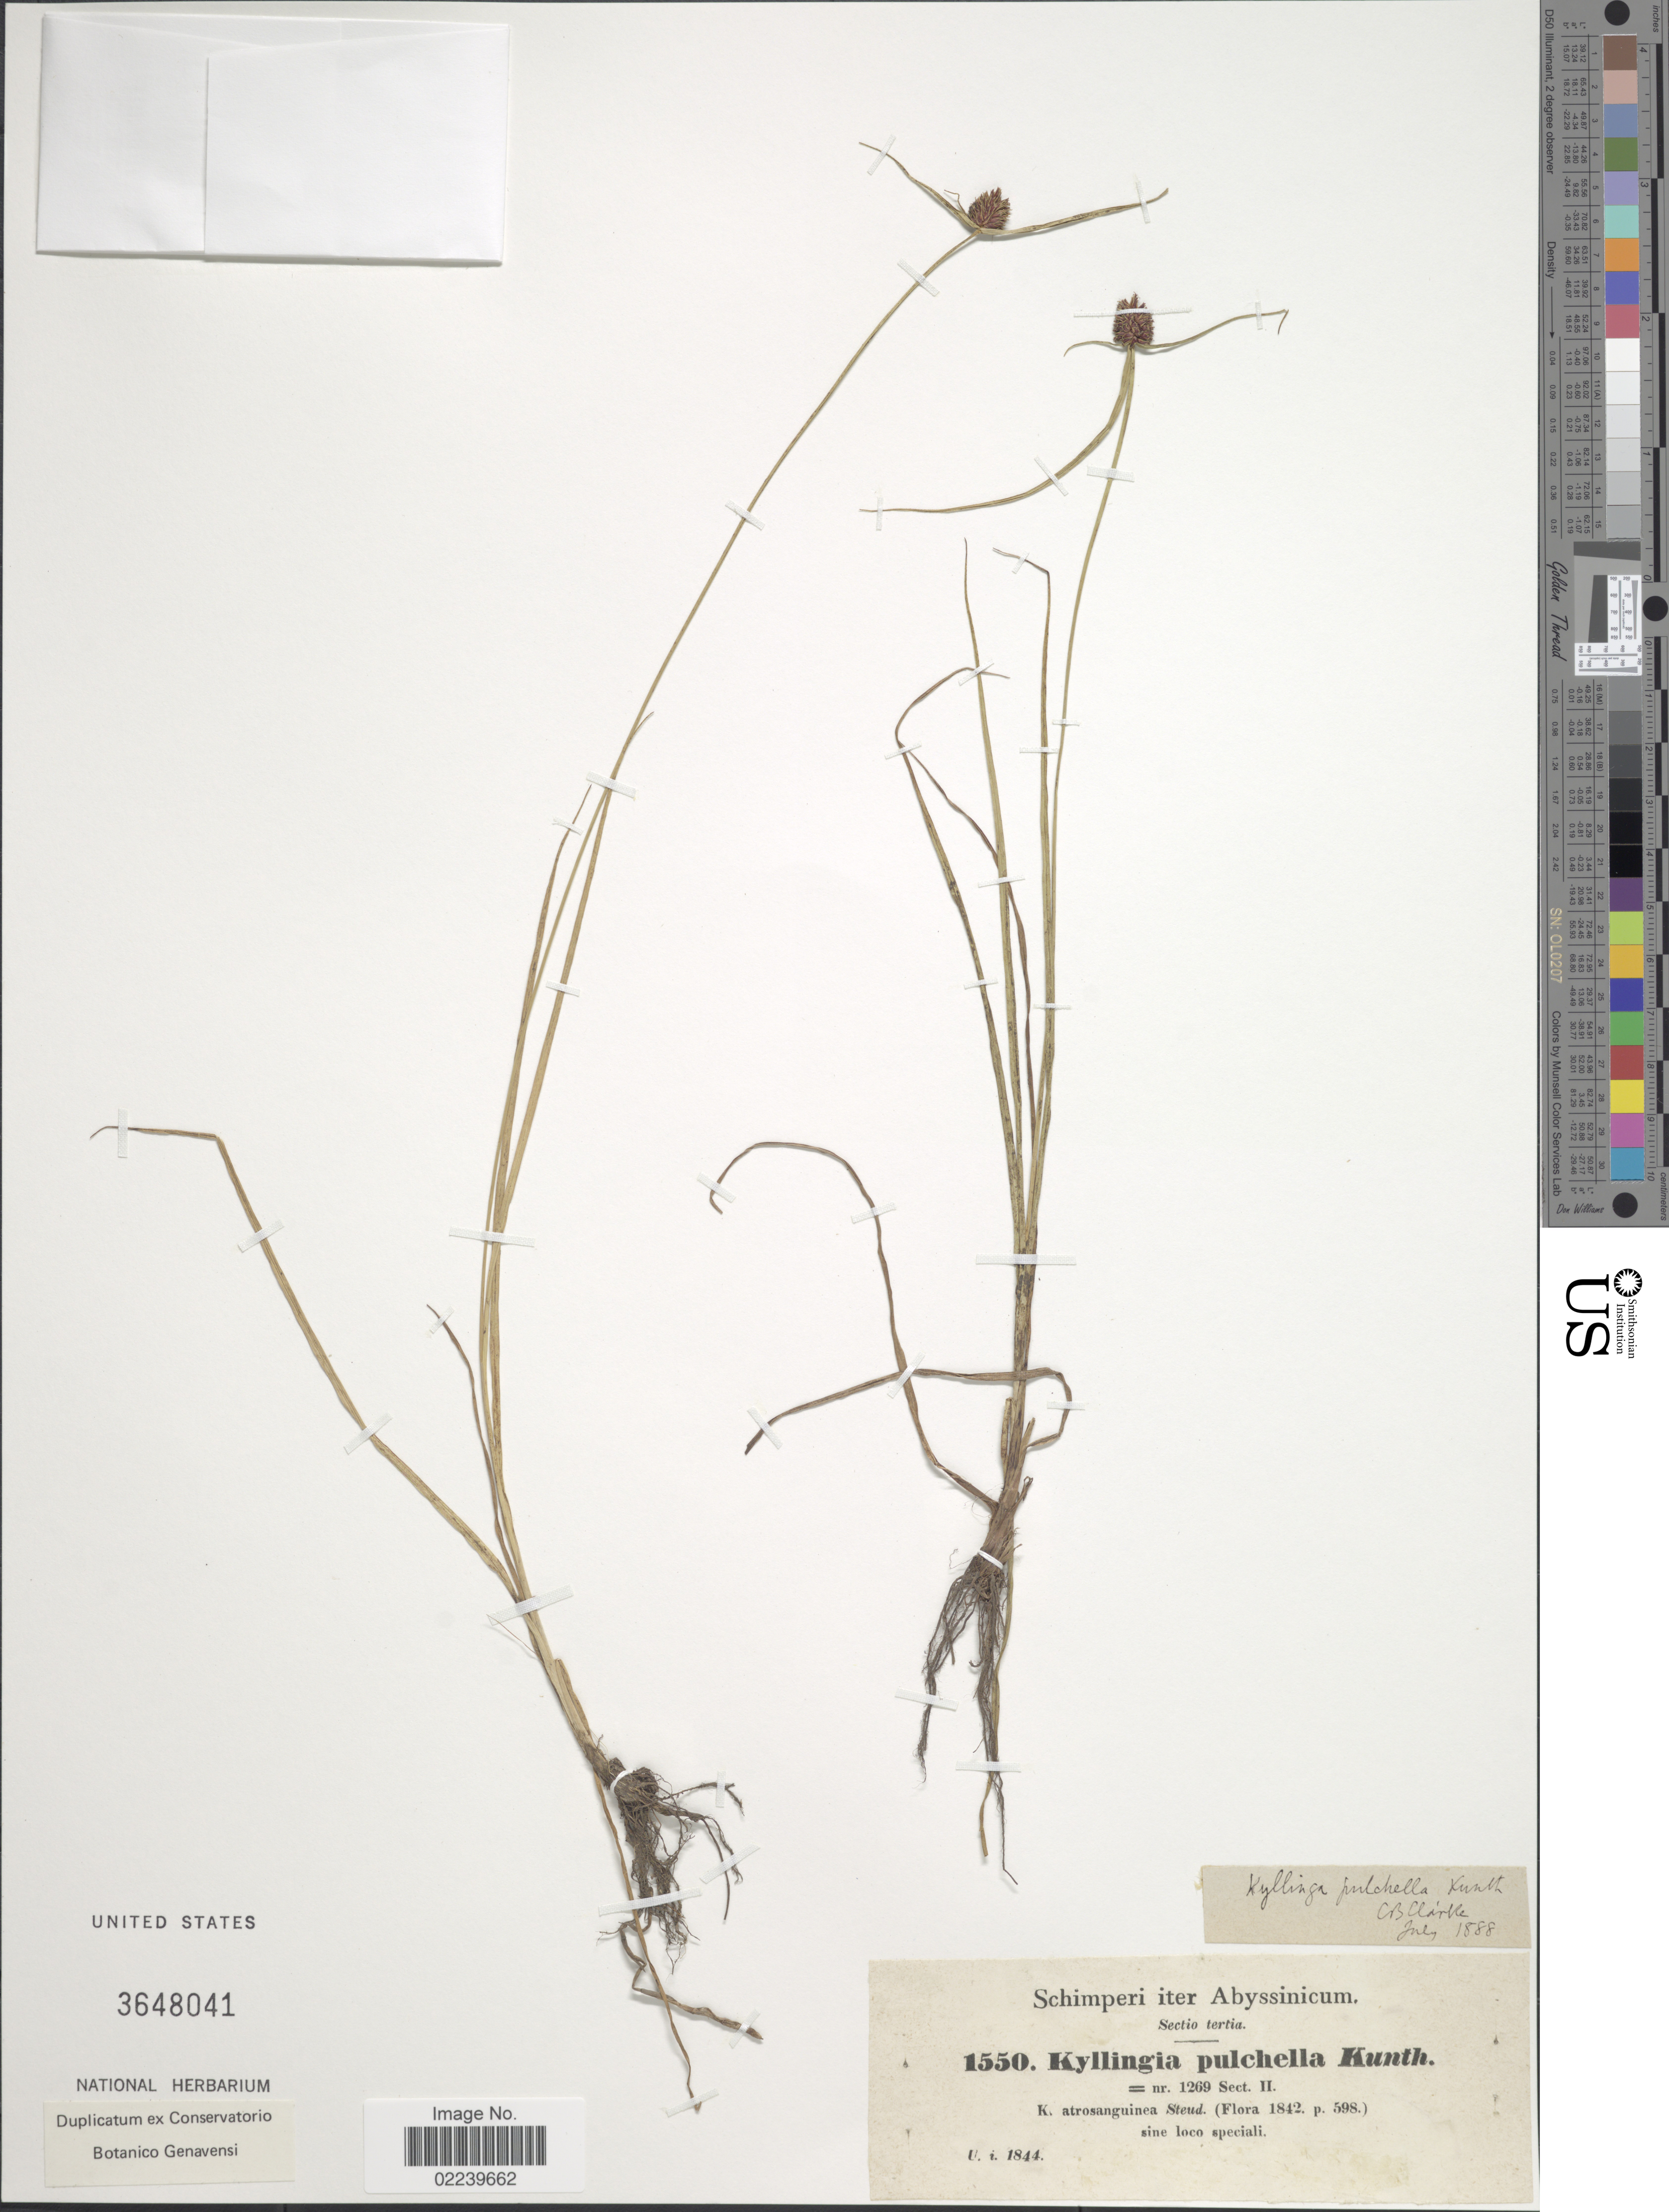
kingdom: Plantae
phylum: Tracheophyta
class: Liliopsida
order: Poales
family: Cyperaceae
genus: Cyperus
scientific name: Cyperus bracheilema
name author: (Steud.) Mattf. & Kük.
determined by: Strong, M. T., (US), Smithsonian Institution - National Museum of Natural History (UNITED STATES)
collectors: -. Schimper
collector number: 1550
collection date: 1844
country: Eritrea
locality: Abyssinicum. Sectio tertia.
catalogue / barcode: US 3648041